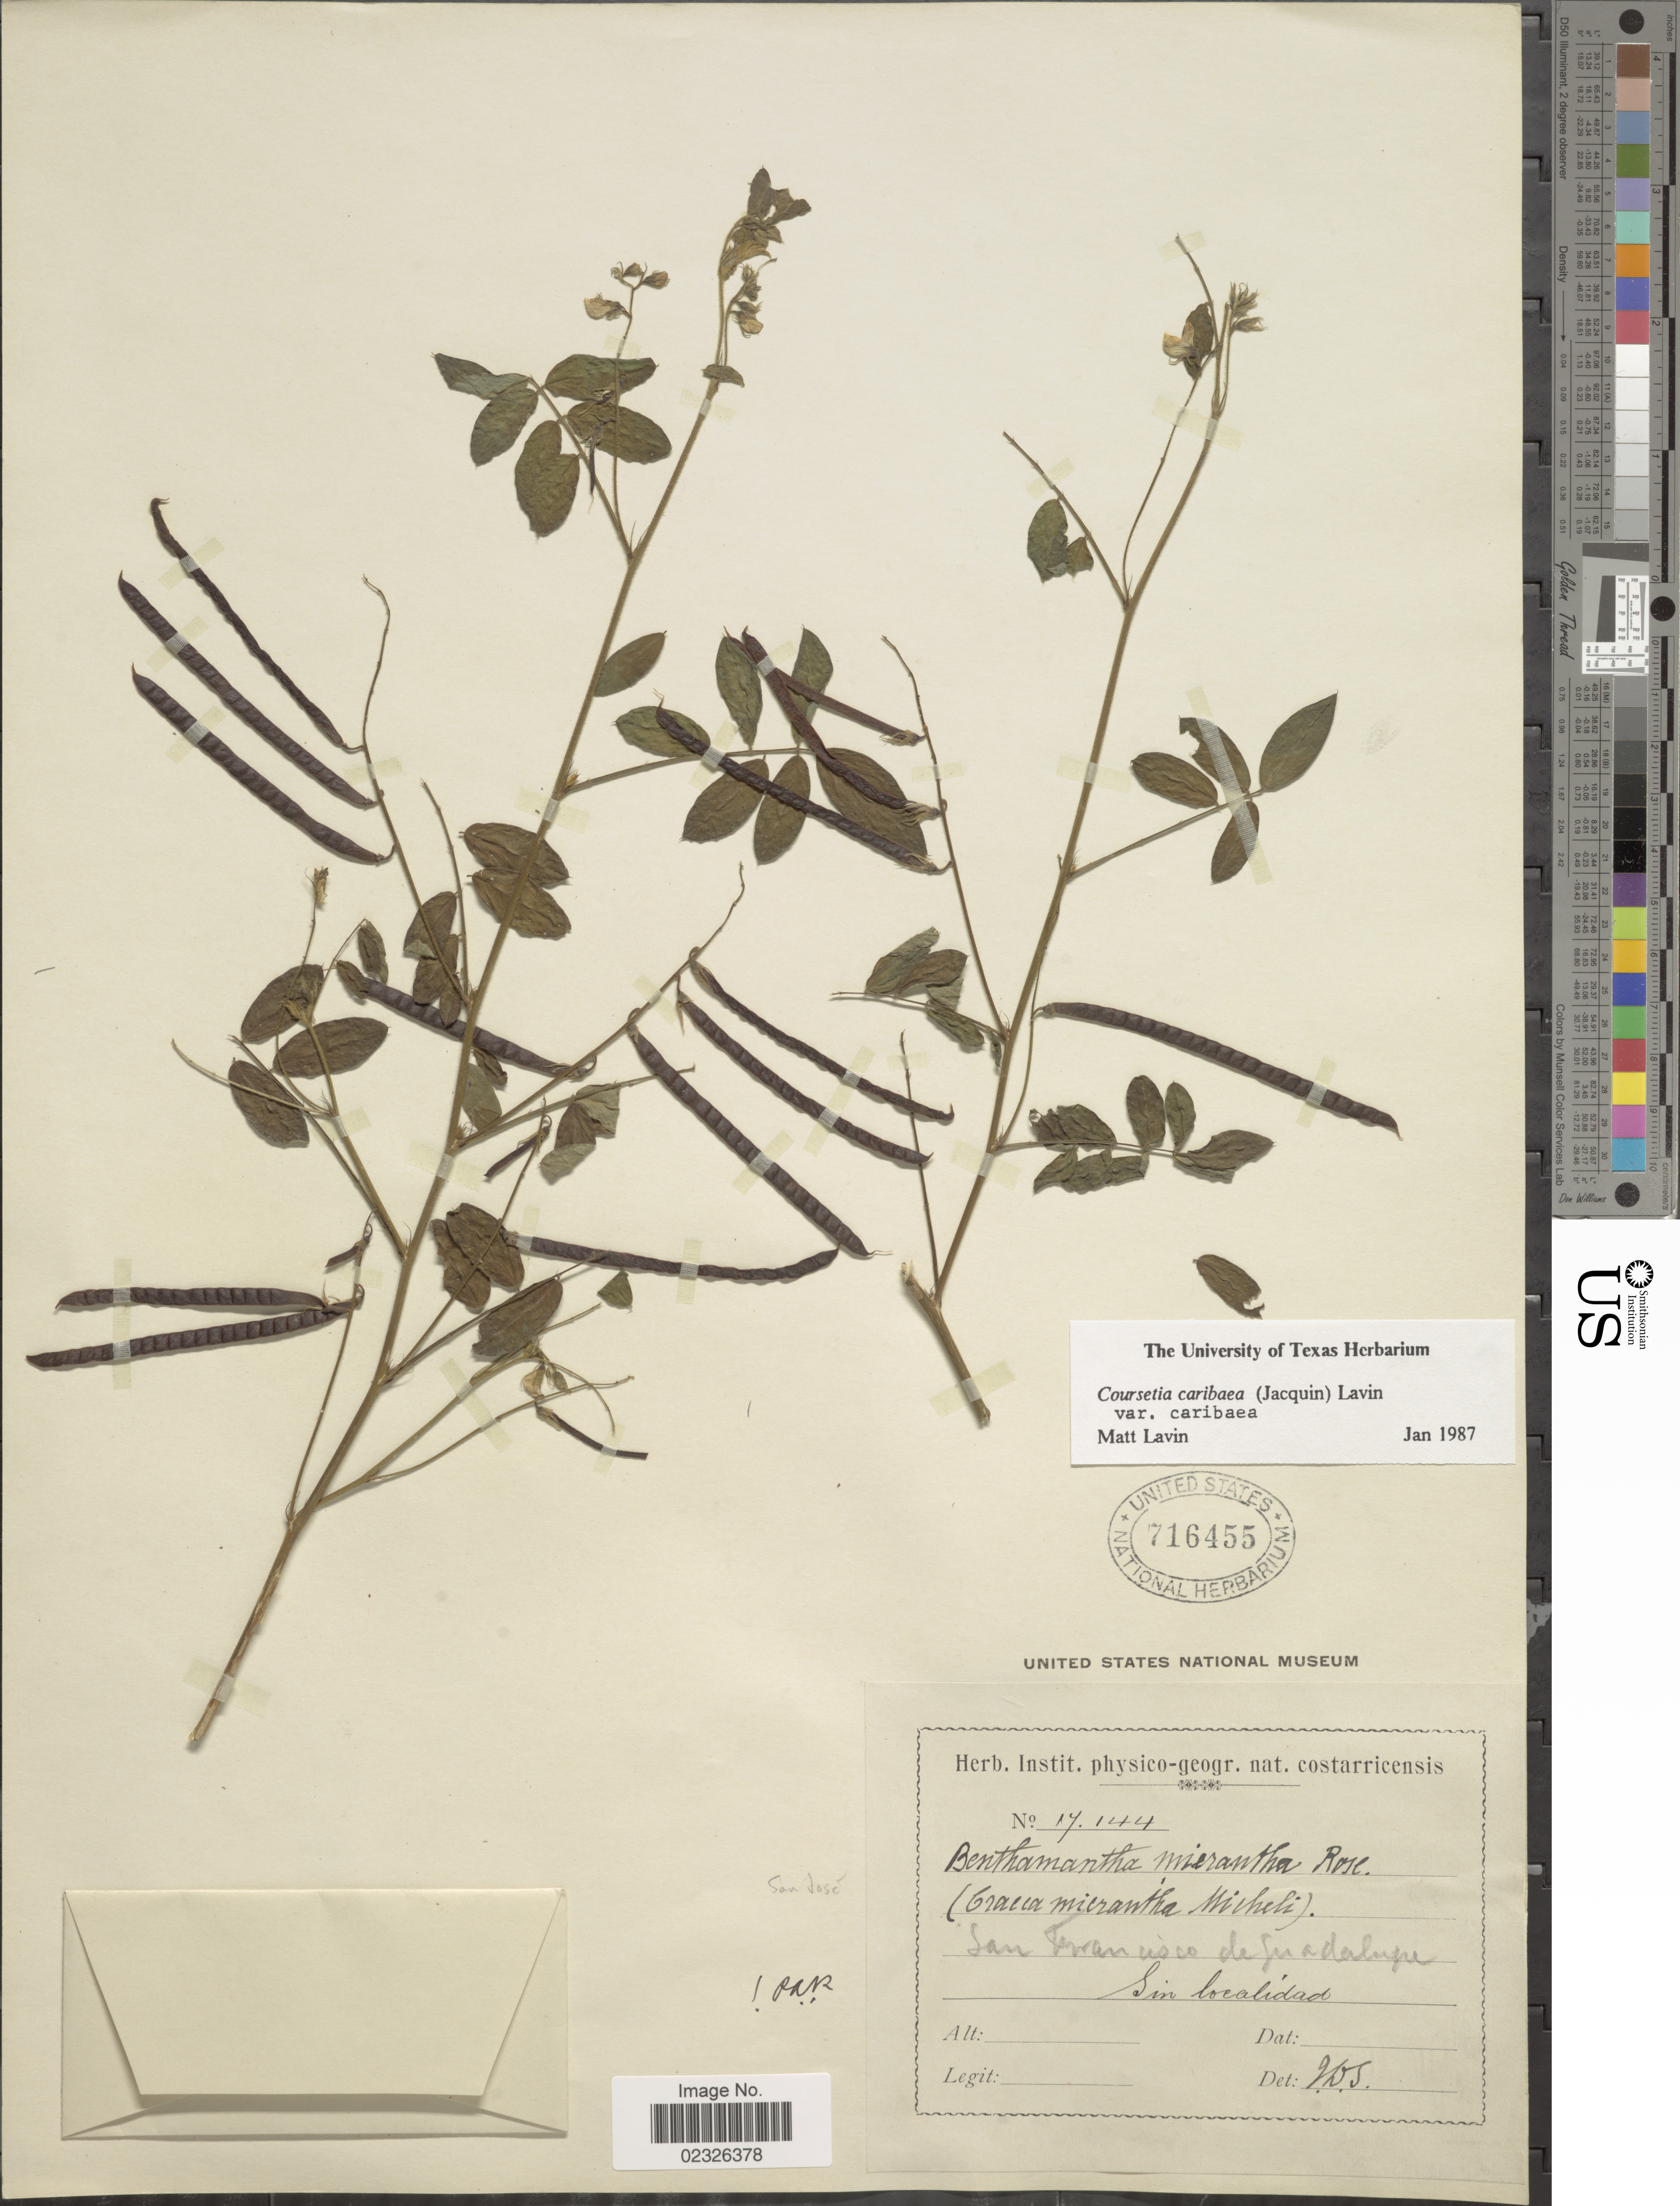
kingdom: Plantae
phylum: Tracheophyta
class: Magnoliopsida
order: Fabales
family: Fabaceae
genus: Coursetia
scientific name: Coursetia caribaea var. caribaea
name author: (Jacq.) Lavin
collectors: ex herb. Instit. physico-geogr. nat. costarricensis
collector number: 17144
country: Mexico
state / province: Baja California Norte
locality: San Francisco de Guadalupe. Sin localidad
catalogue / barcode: US 716455